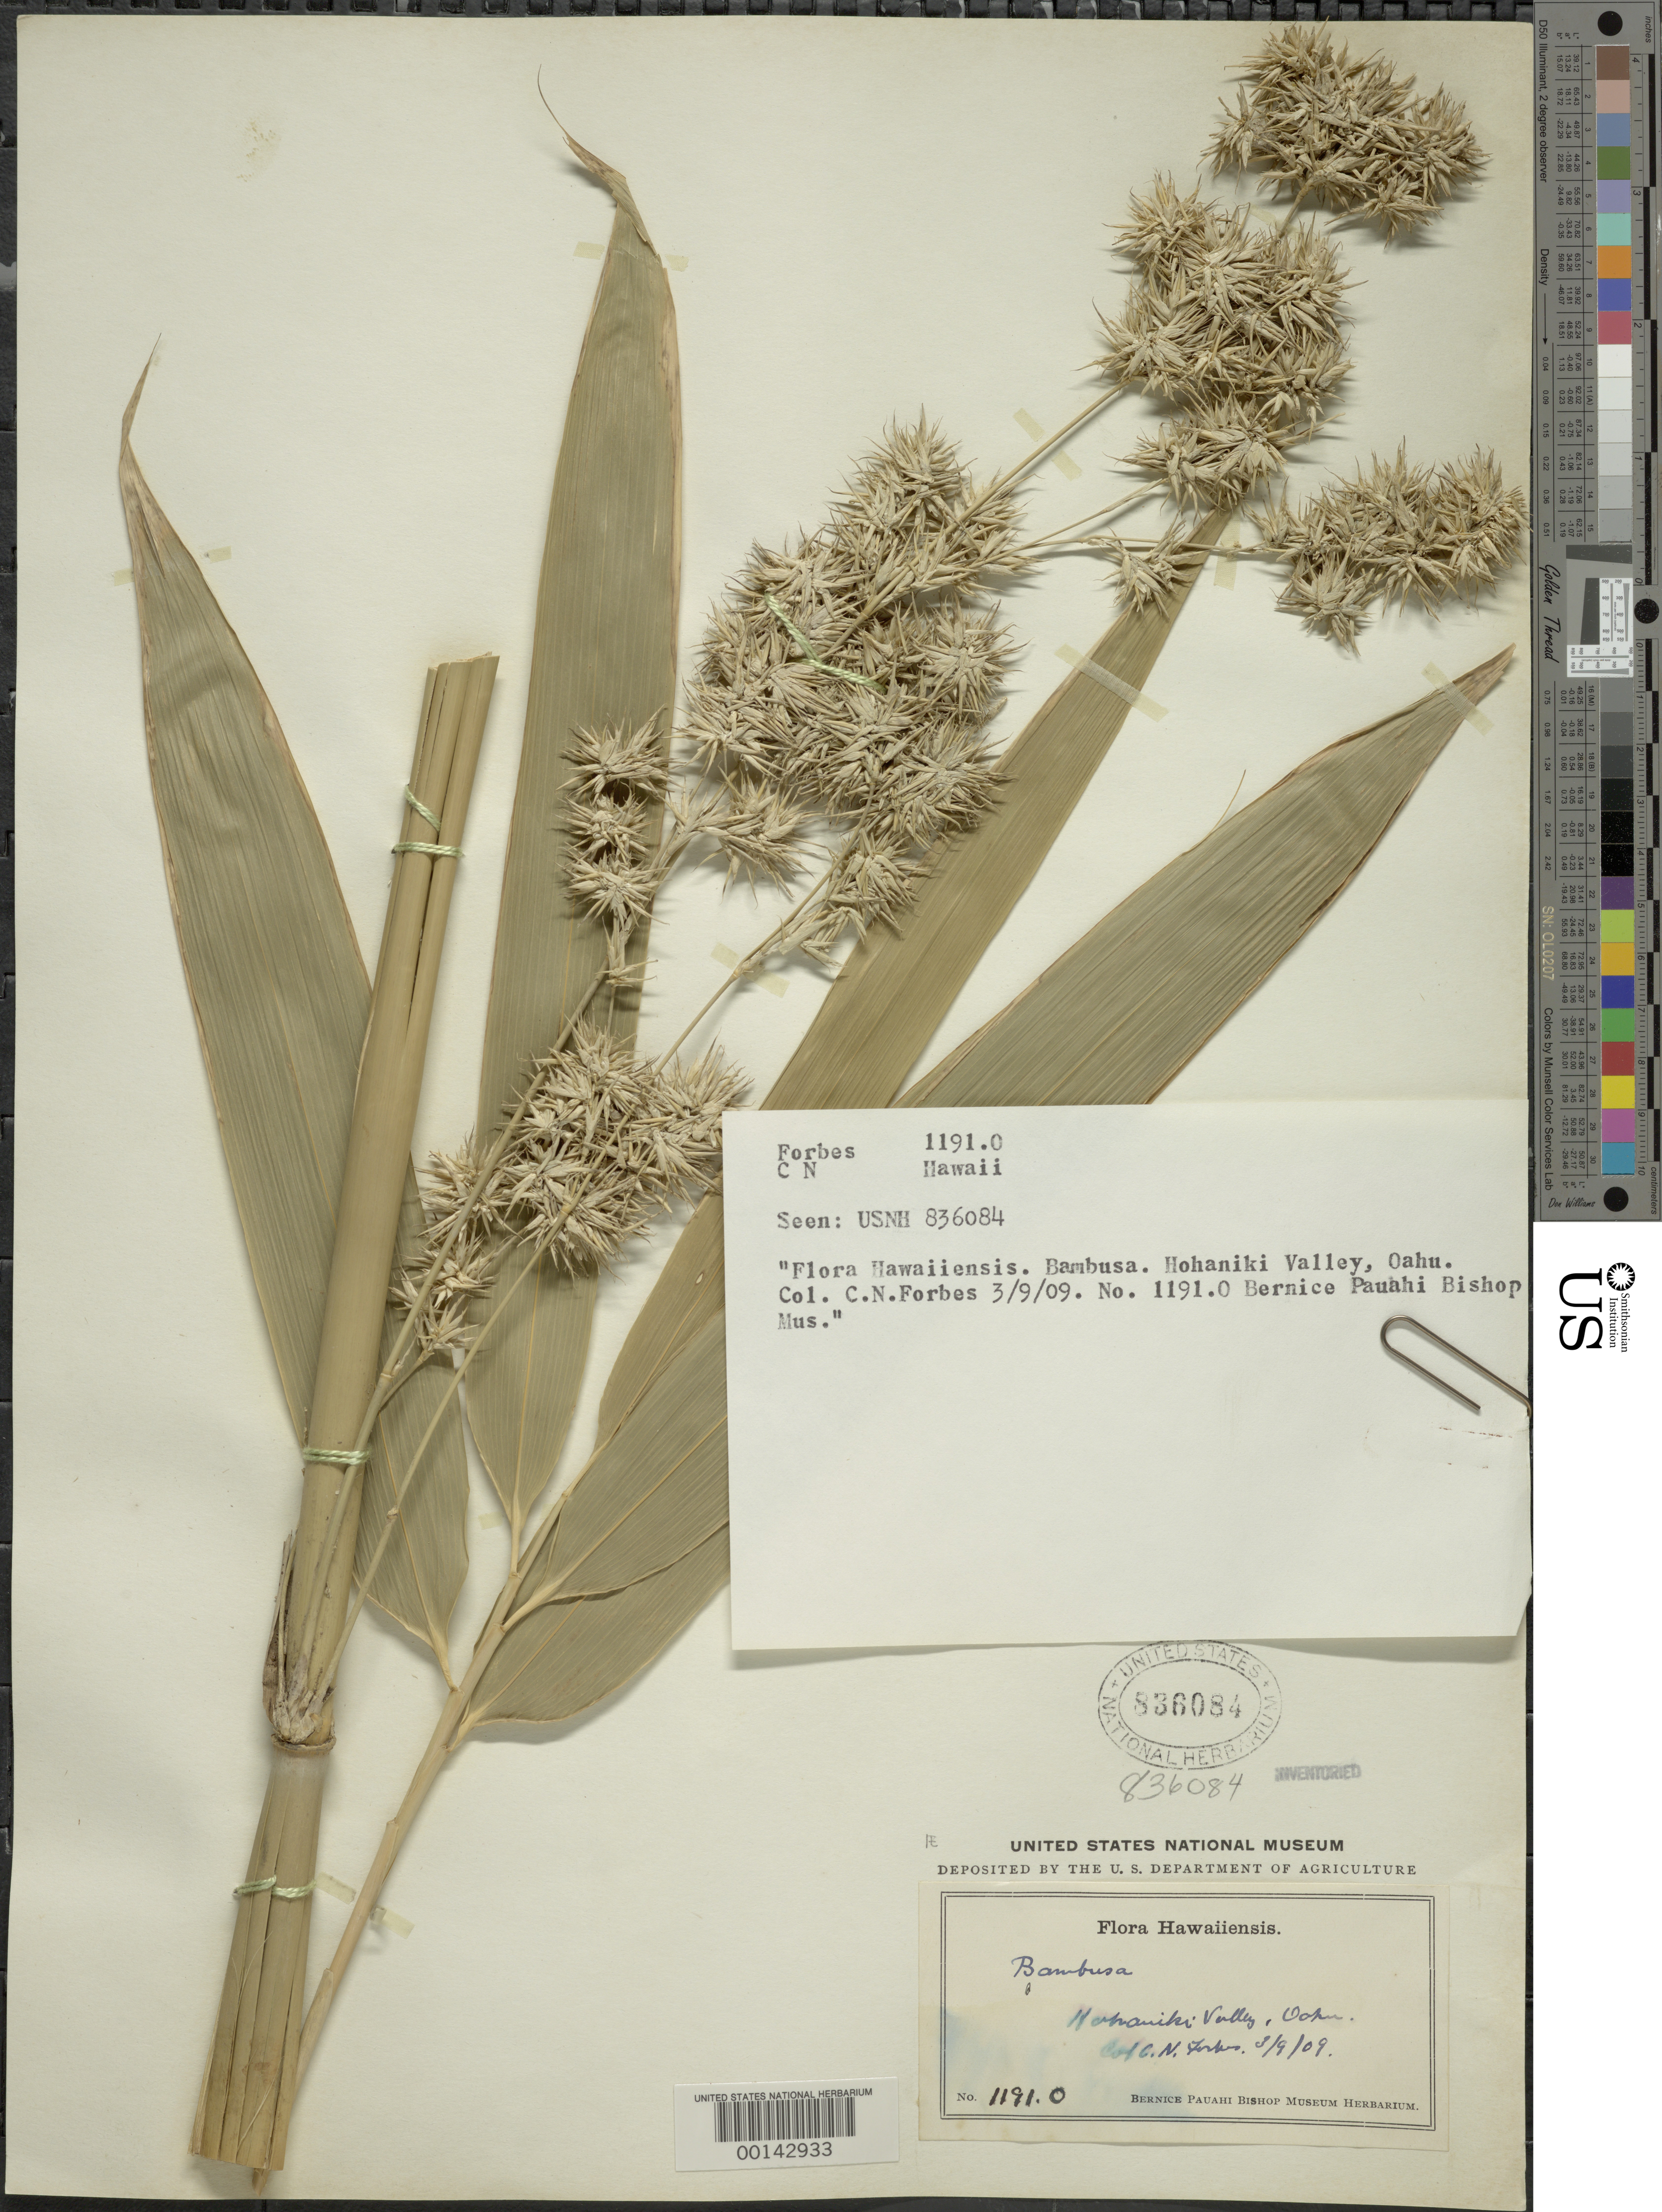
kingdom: Plantae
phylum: Tracheophyta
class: Liliopsida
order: Poales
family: Poaceae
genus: Schizostachyum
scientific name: Schizostachyum glaucifolium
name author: (Rupr.) Munro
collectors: C. N. Forbes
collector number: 1191.O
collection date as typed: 03 Sep 1909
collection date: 1909-09-03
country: United States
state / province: Hawaii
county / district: Honolulu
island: Oahu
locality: Oahu, Hohaniki valley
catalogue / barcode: US 836084